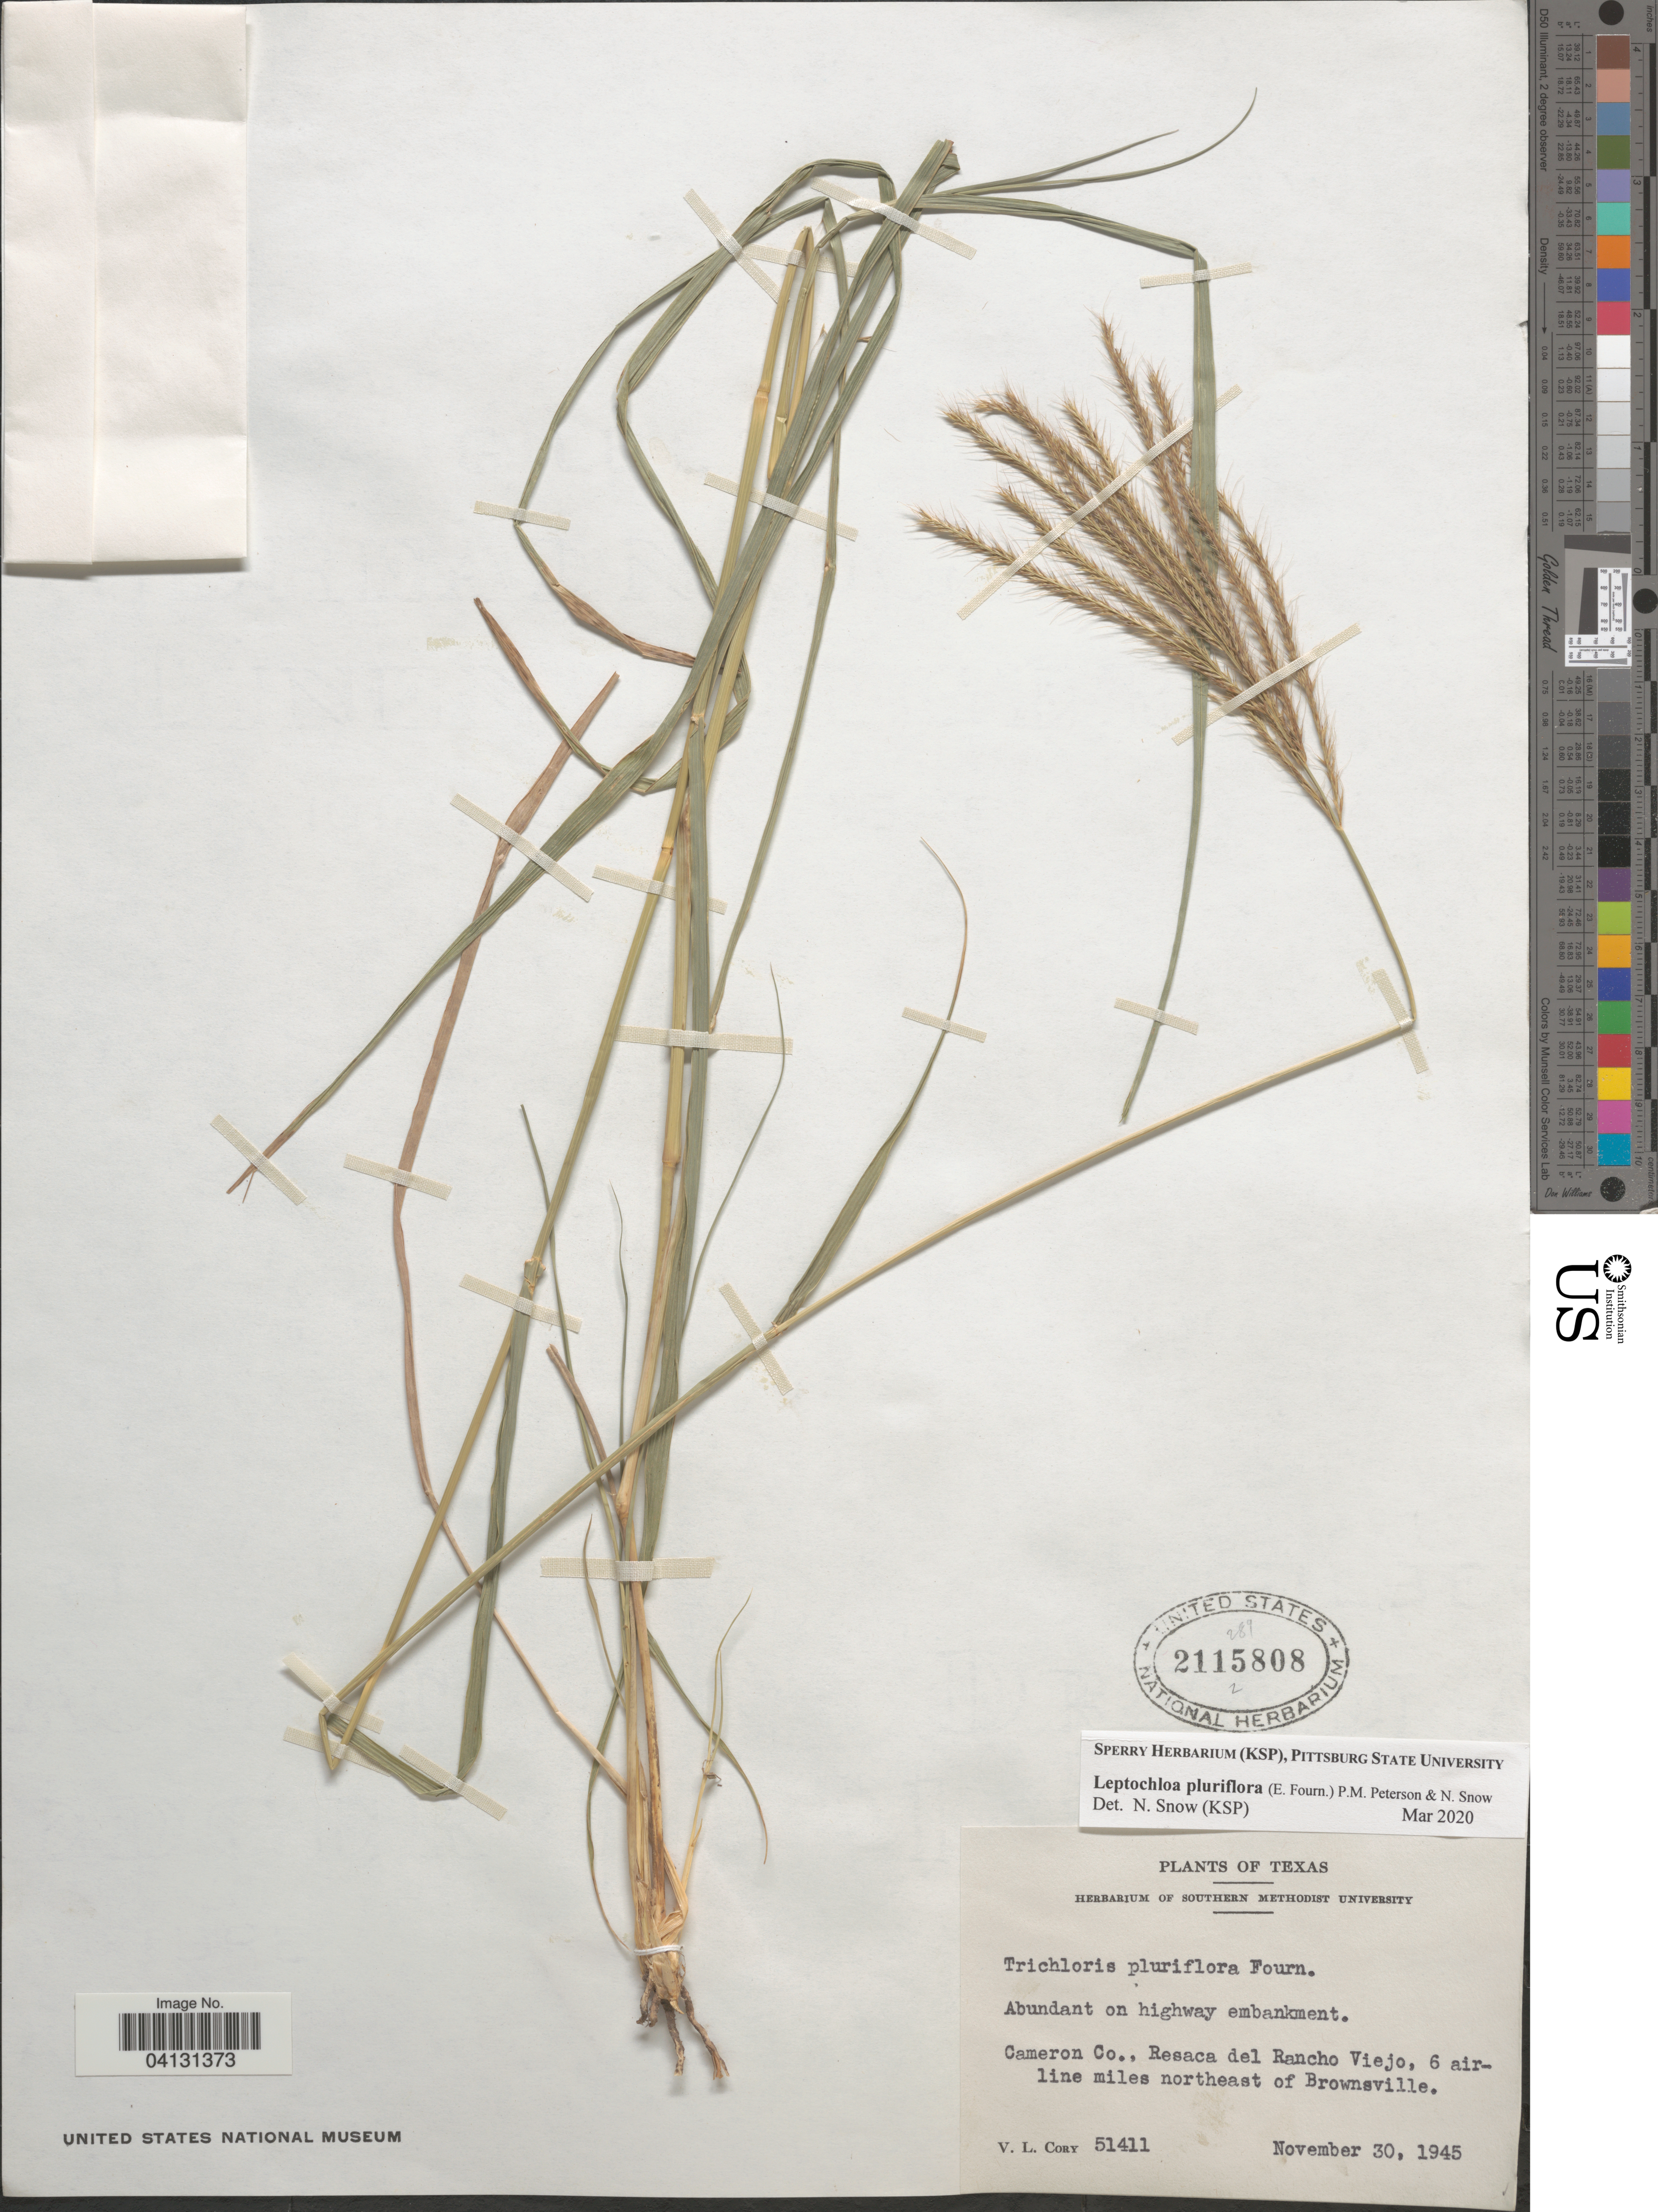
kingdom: Plantae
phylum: Tracheophyta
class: Liliopsida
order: Poales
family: Poaceae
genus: Leptochloa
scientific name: Leptochloa pluriflora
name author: (E. Fourn.) P.M. Peterson & N. Snow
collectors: V. Cory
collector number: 51411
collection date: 1945-11-30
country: United States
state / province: Texas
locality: Cameron Co., Resaca del Rancho Viejo, 6 airline miles northeast of Brownsville.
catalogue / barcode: US 2115808